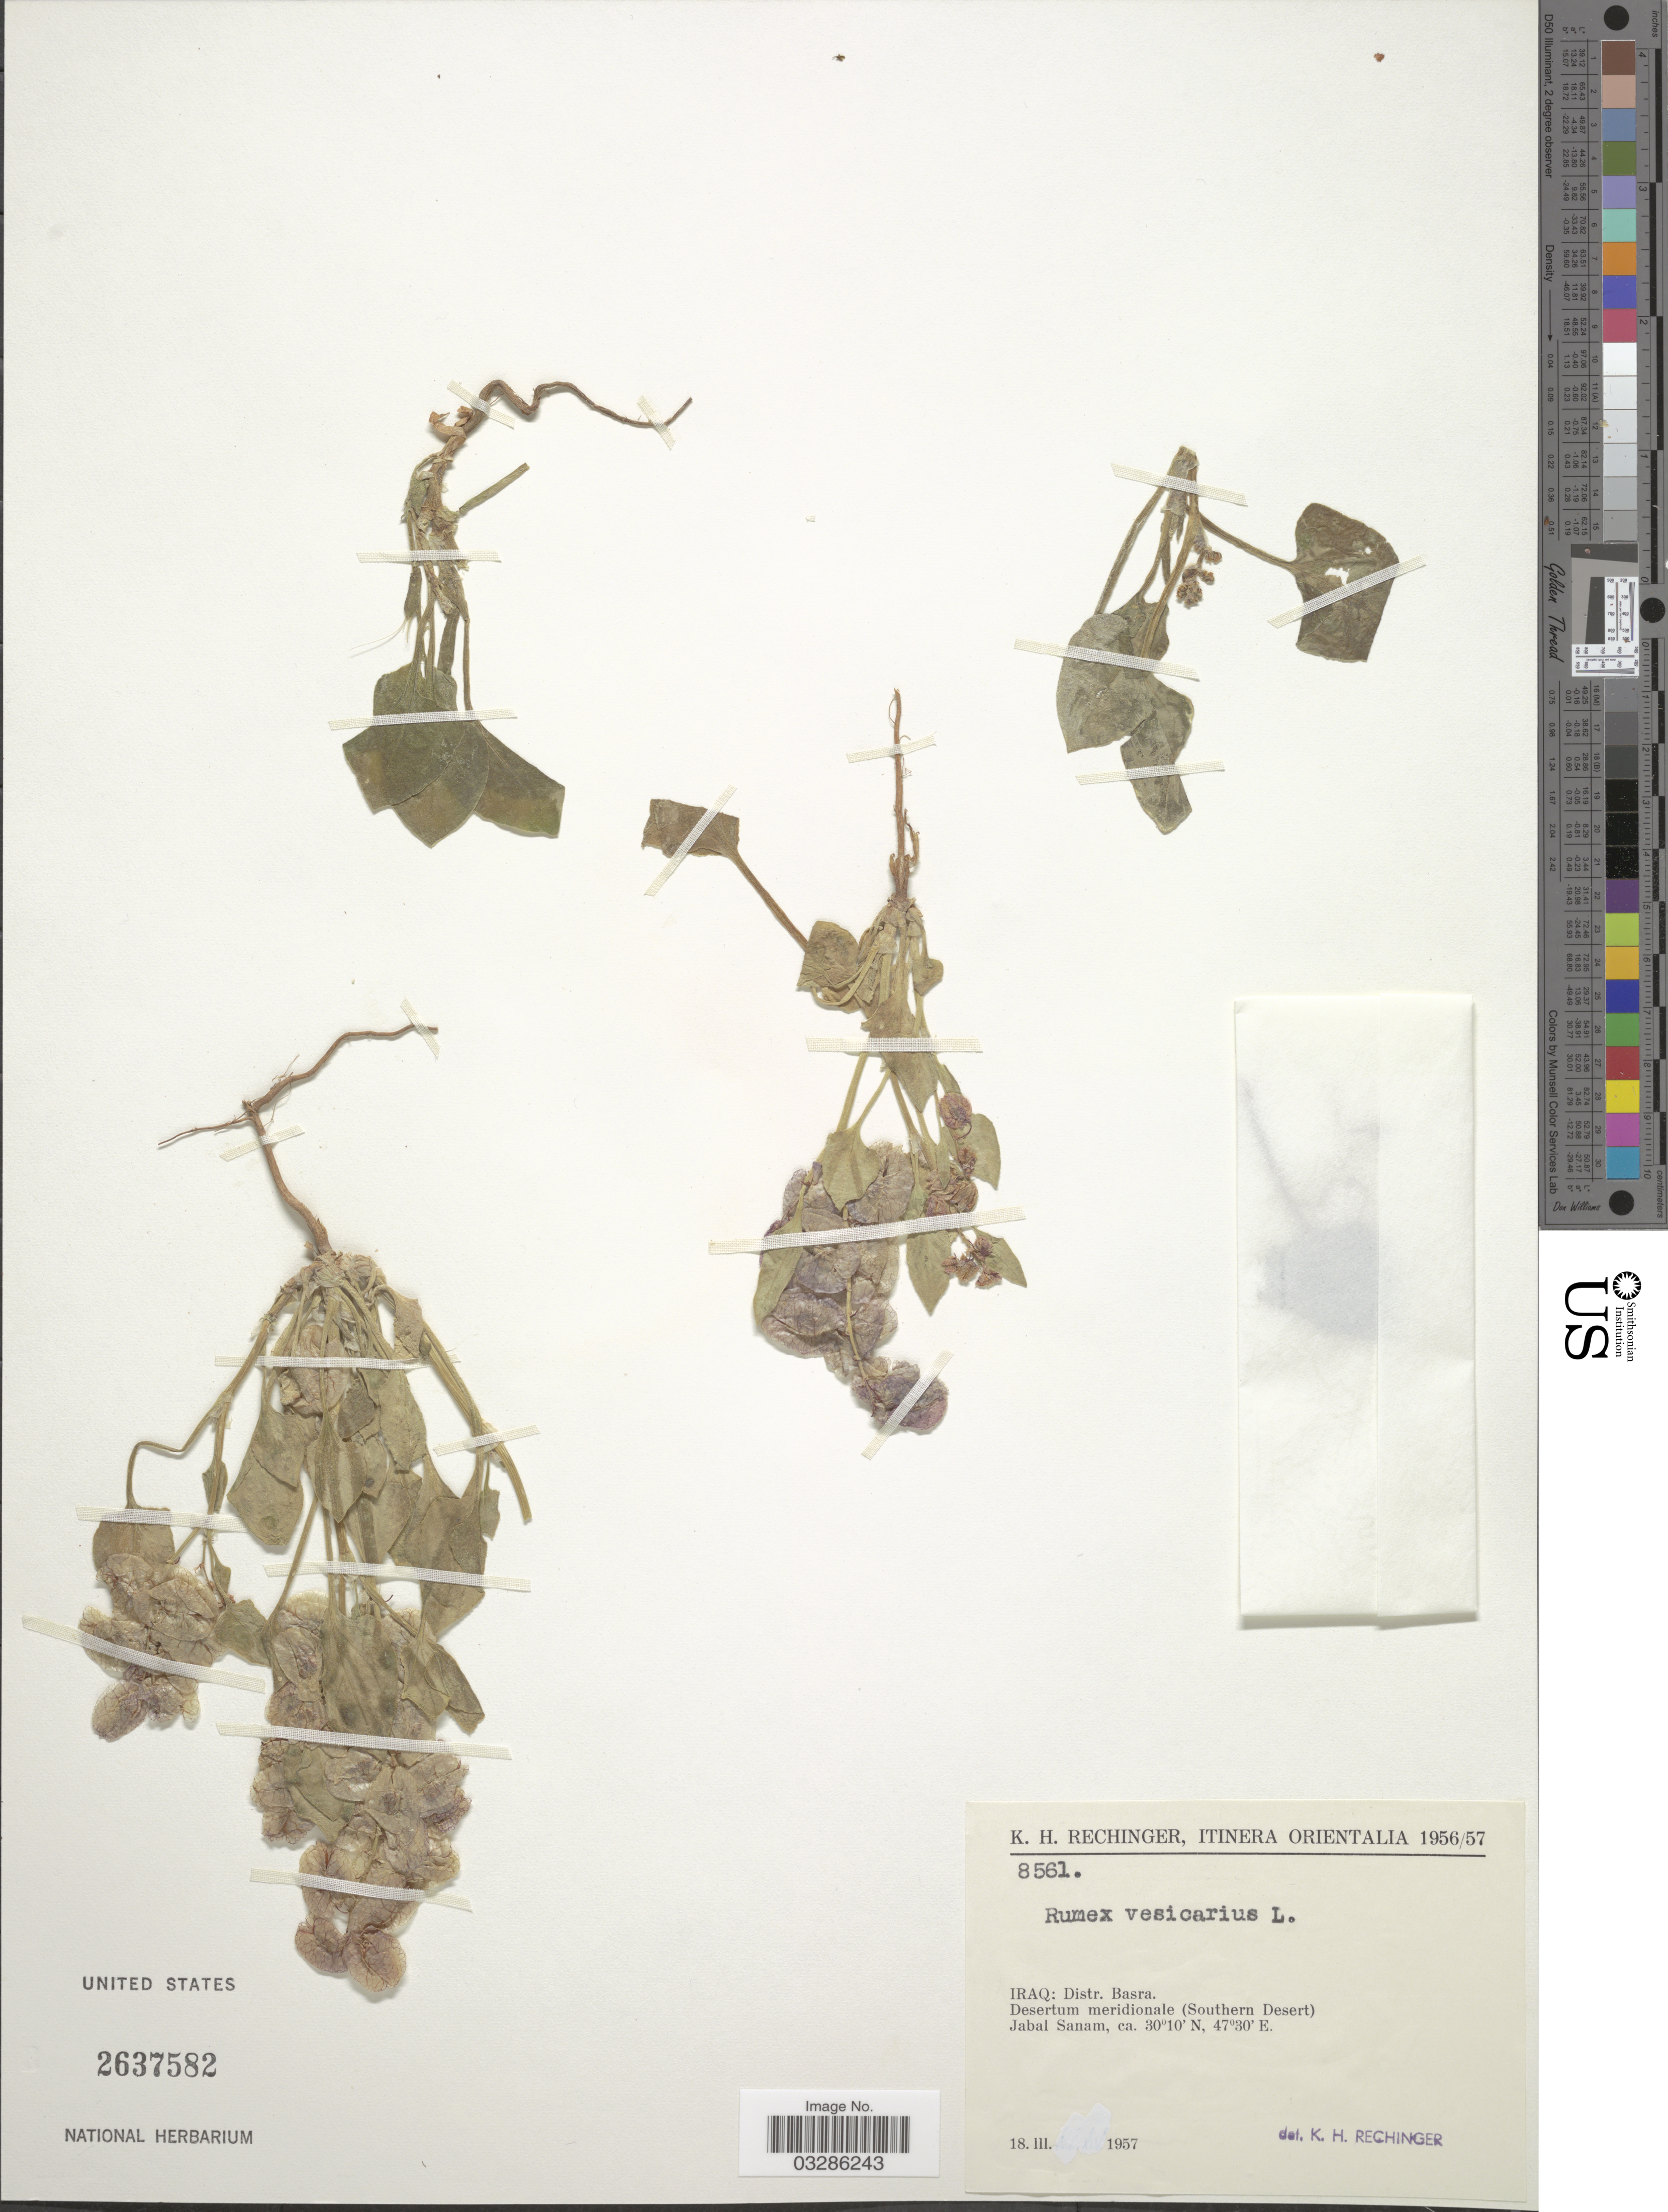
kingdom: Plantae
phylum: Tracheophyta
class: Magnoliopsida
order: Caryophyllales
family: Polygonaceae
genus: Rumex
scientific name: Rumex vesicarius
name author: L.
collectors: K. H. Rechinger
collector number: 8561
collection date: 1957-03-18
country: Iraq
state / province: Al Basrah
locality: Distr. Basra. Desertum meridionale (Southern Desert) Jabal Sanam.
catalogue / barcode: US 2637582